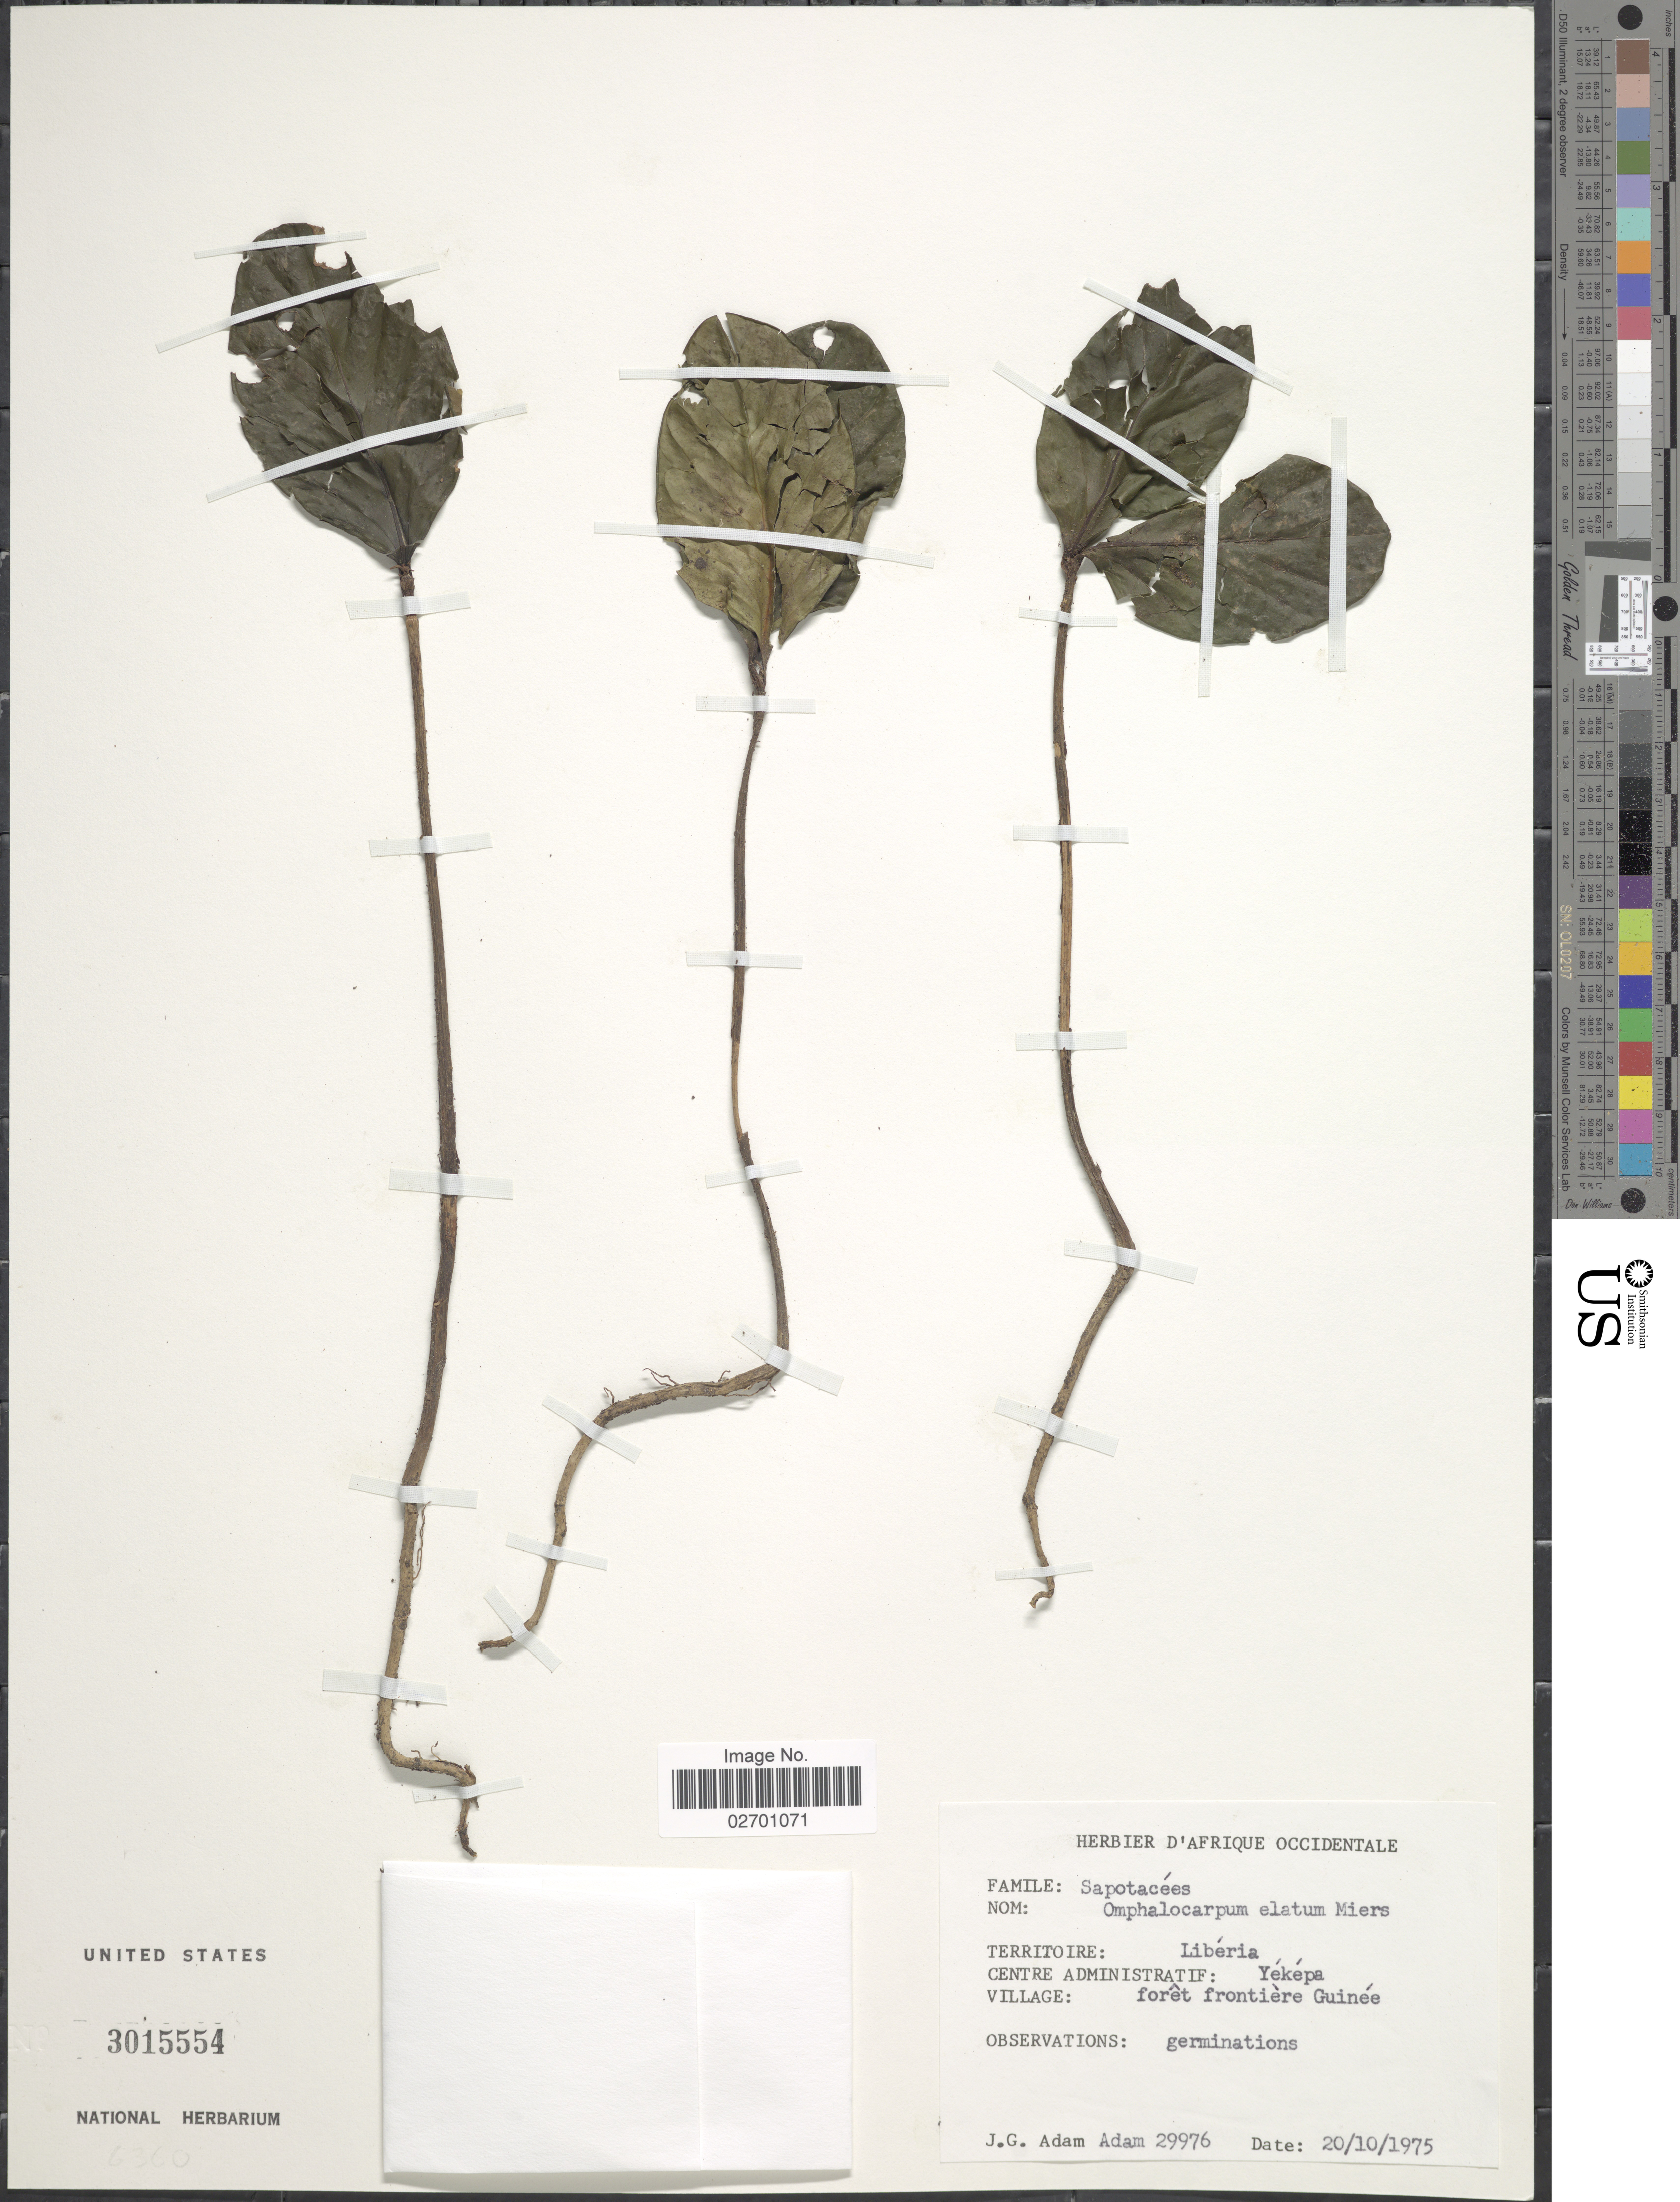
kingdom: Plantae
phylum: Tracheophyta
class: Magnoliopsida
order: Ericales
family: Sapotaceae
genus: Omphalocarpum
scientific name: Omphalocarpum elatum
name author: Miers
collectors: J. Adam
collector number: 29976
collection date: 1975-10-20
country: Liberia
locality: Liberia. Yekepa. Foret frontiere Guinee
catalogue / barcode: US 3015554